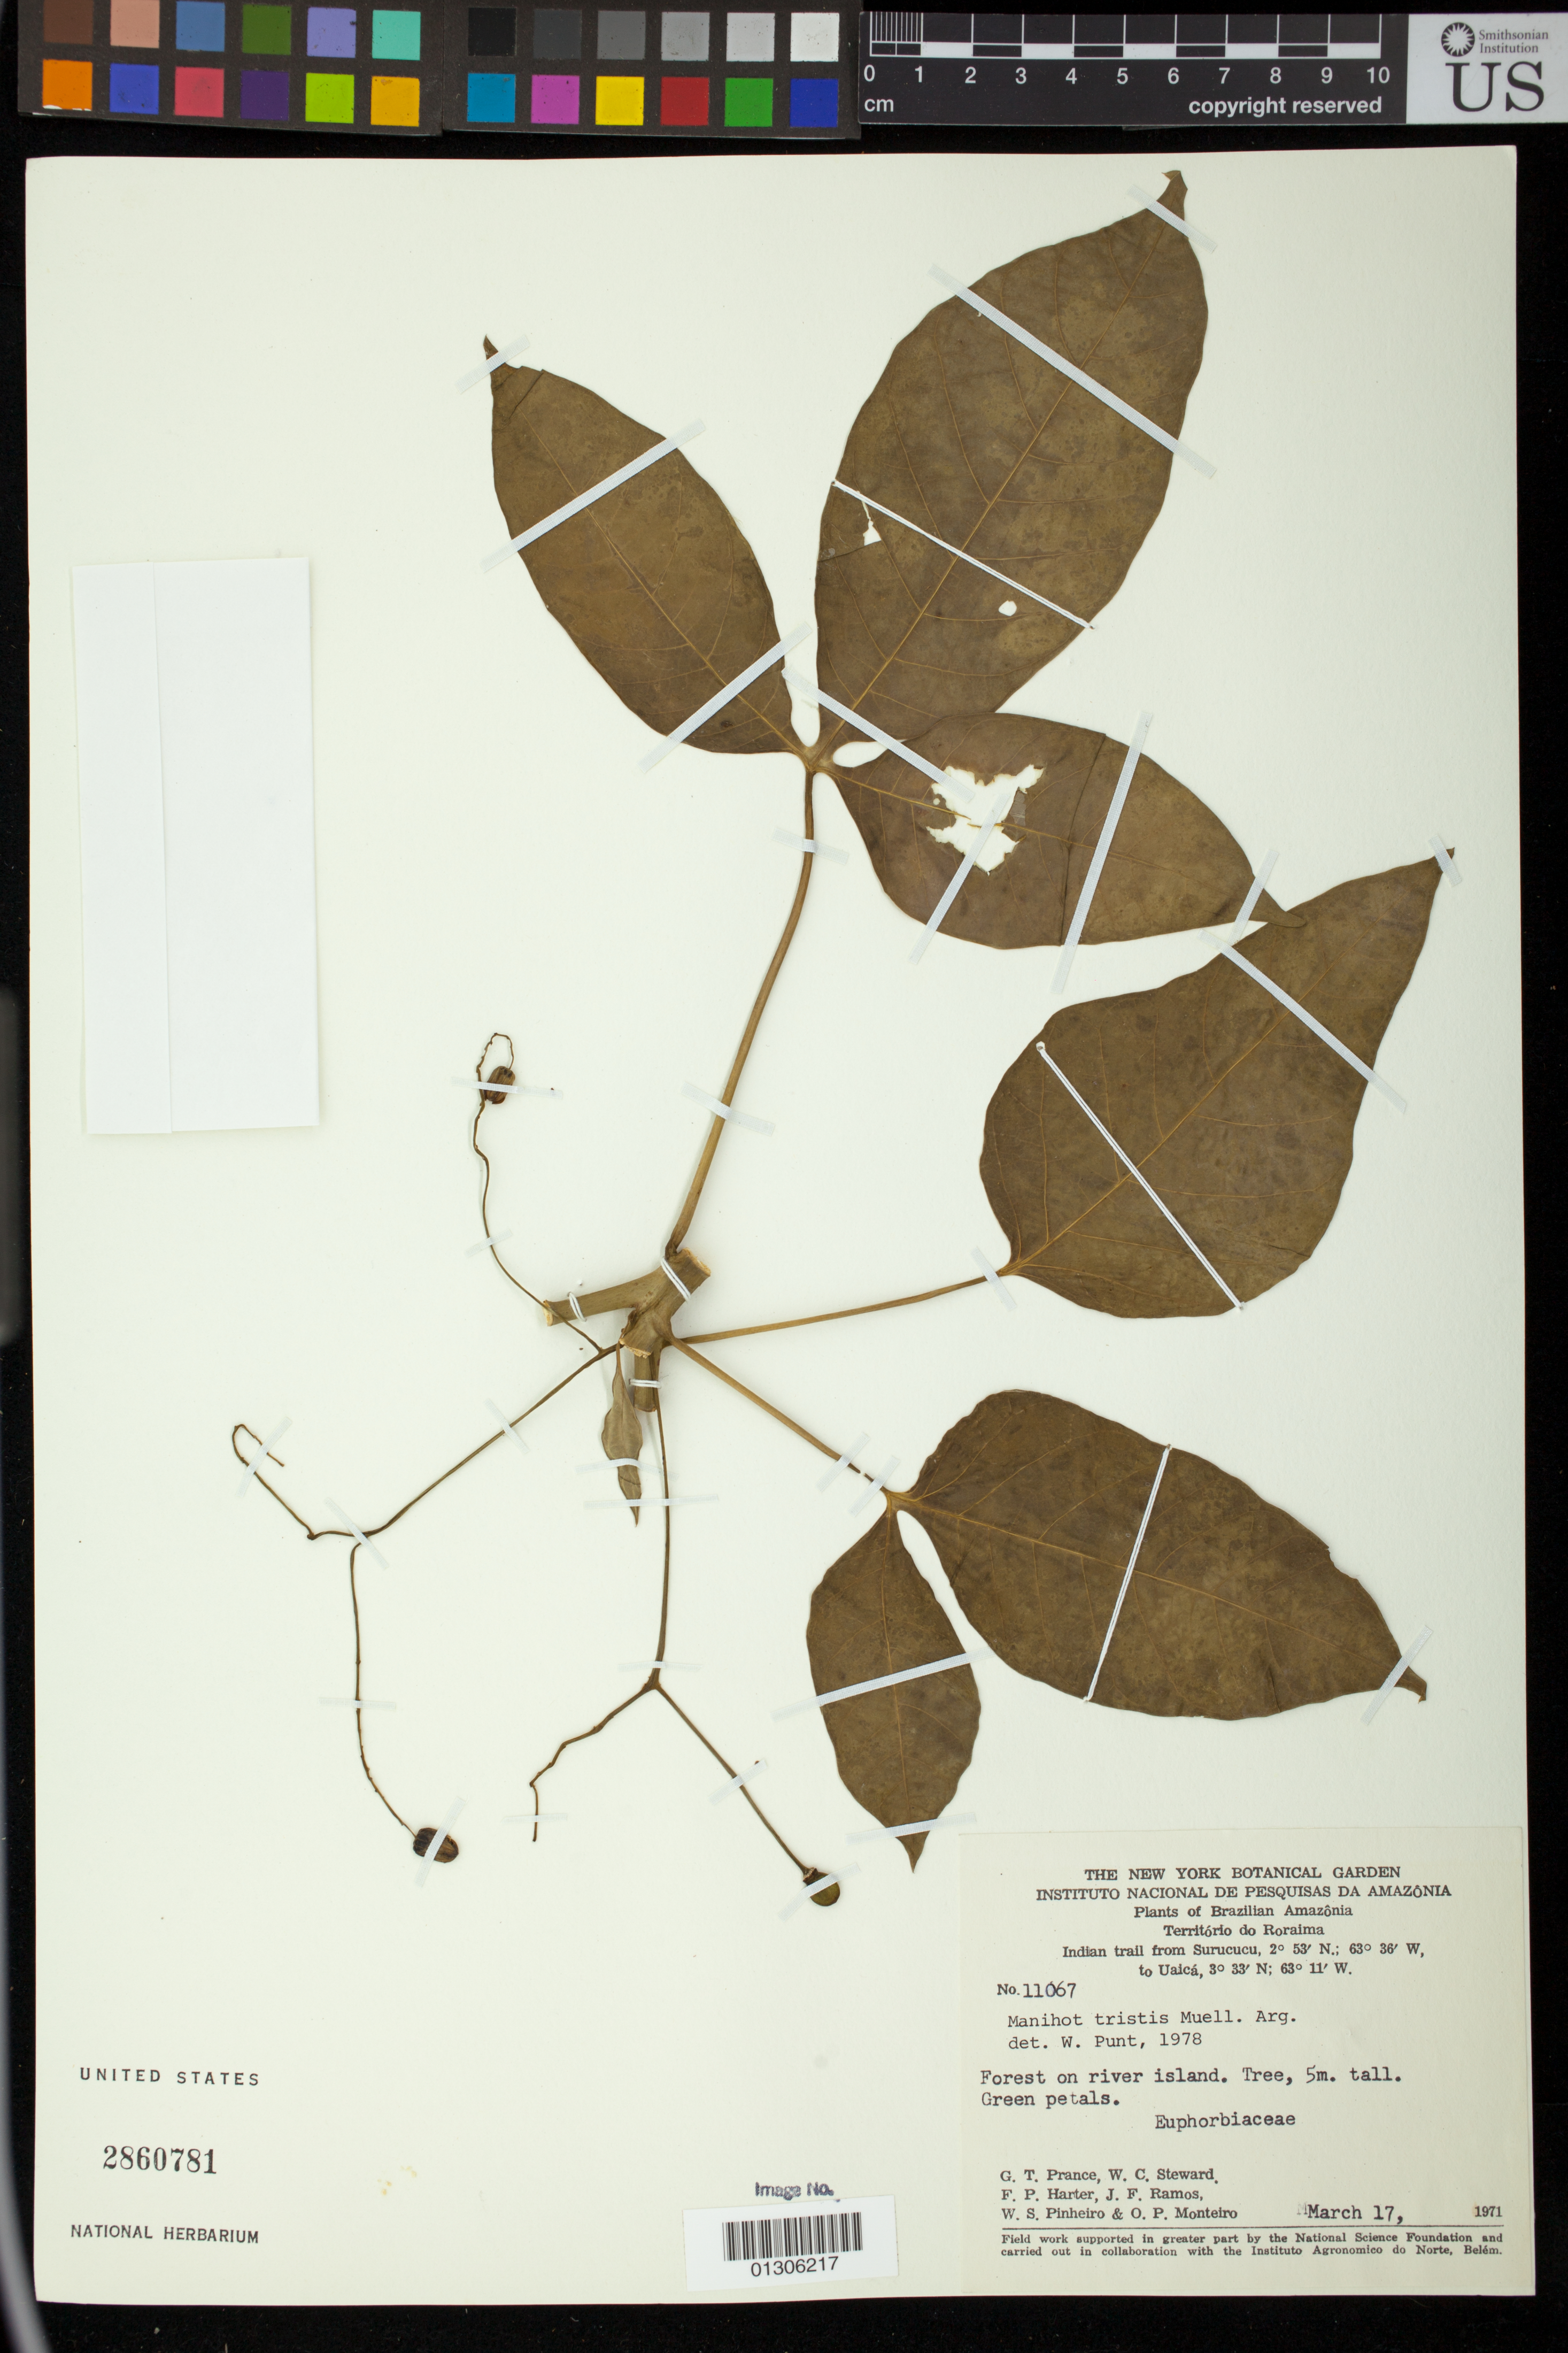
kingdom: Plantae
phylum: Tracheophyta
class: Magnoliopsida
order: Malpighiales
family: Euphorbiaceae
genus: Manihot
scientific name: Manihot brachyloba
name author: Müll. Arg.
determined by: Mendoza, M.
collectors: G. T. Prance, W. C. Steward, F. P. Harter, J. F. Ramos, W. S. Pinheiro & O. P. Monteiro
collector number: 11067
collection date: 1971-03-17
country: Brazil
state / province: Roraima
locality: Indian trail from Surucucu to Uaica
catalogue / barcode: US 2860781